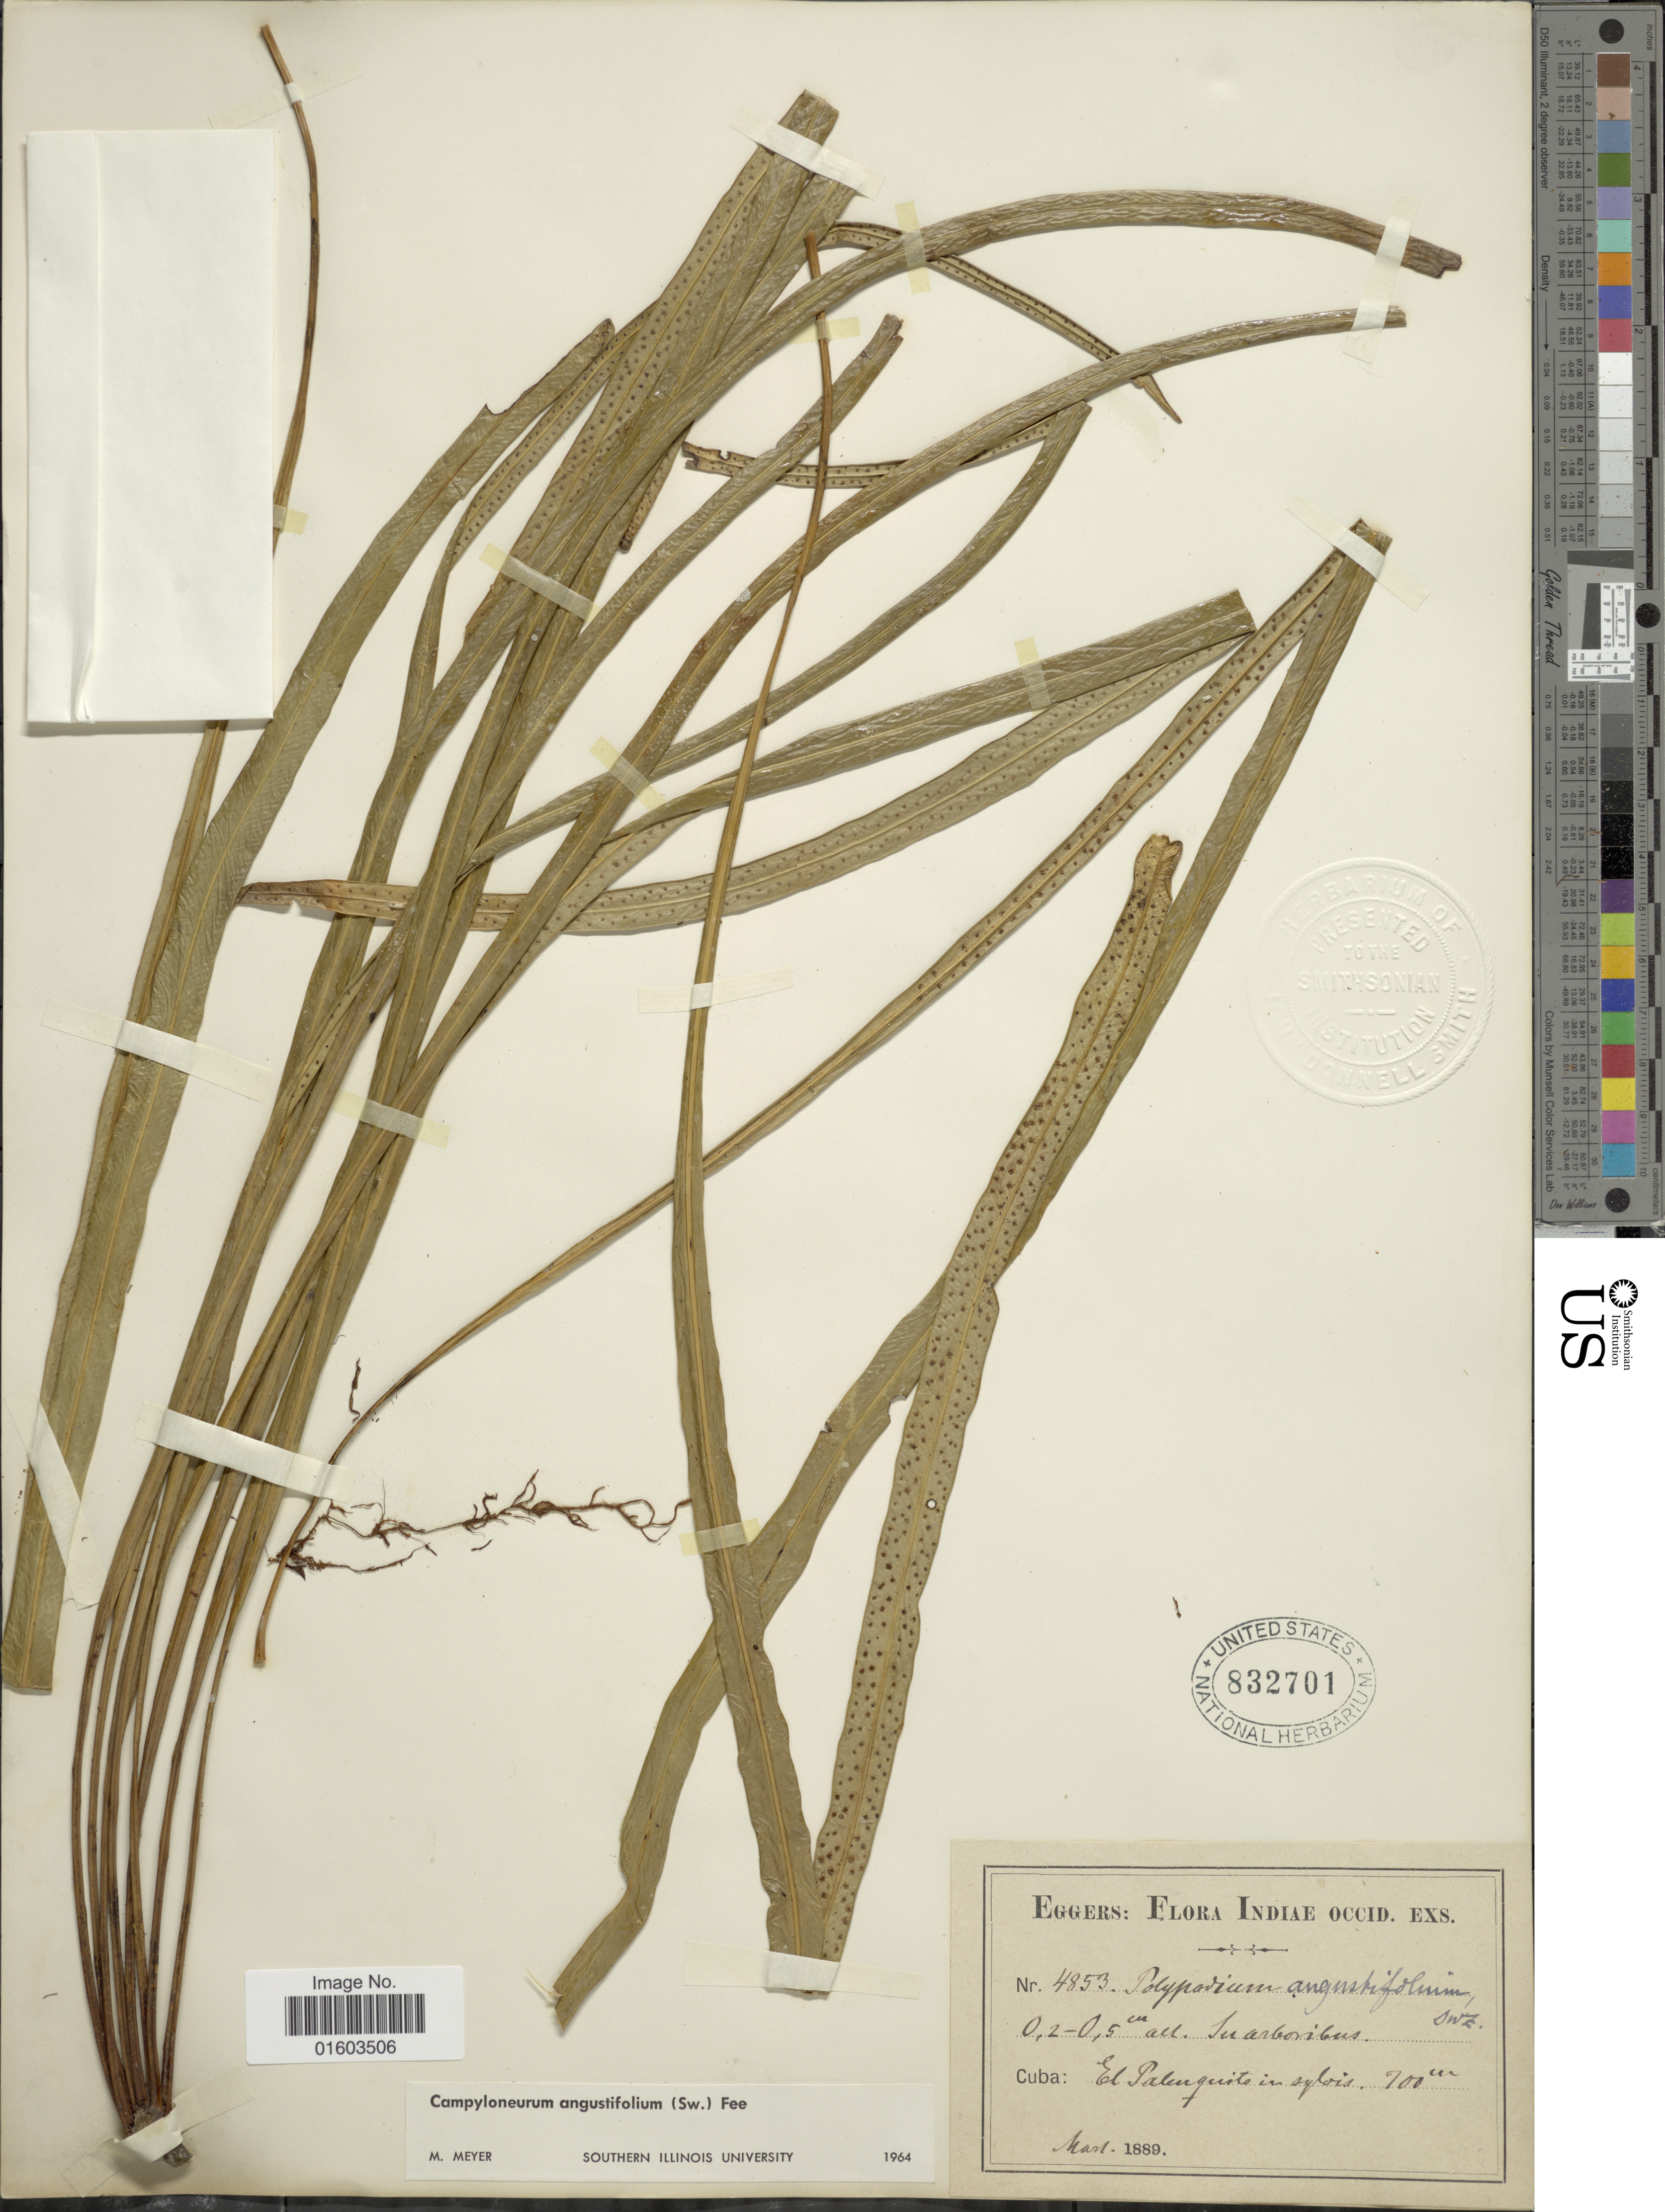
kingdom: Plantae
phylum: Tracheophyta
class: Polypodiopsida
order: Polypodiales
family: Polypodiaceae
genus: Campyloneurum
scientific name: Campyloneurum angustifolium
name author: (Sw.) Fée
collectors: -. Eggers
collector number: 4853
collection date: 1889-03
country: Cuba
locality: El Palenquito in sylvis.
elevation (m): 700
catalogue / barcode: US 832701